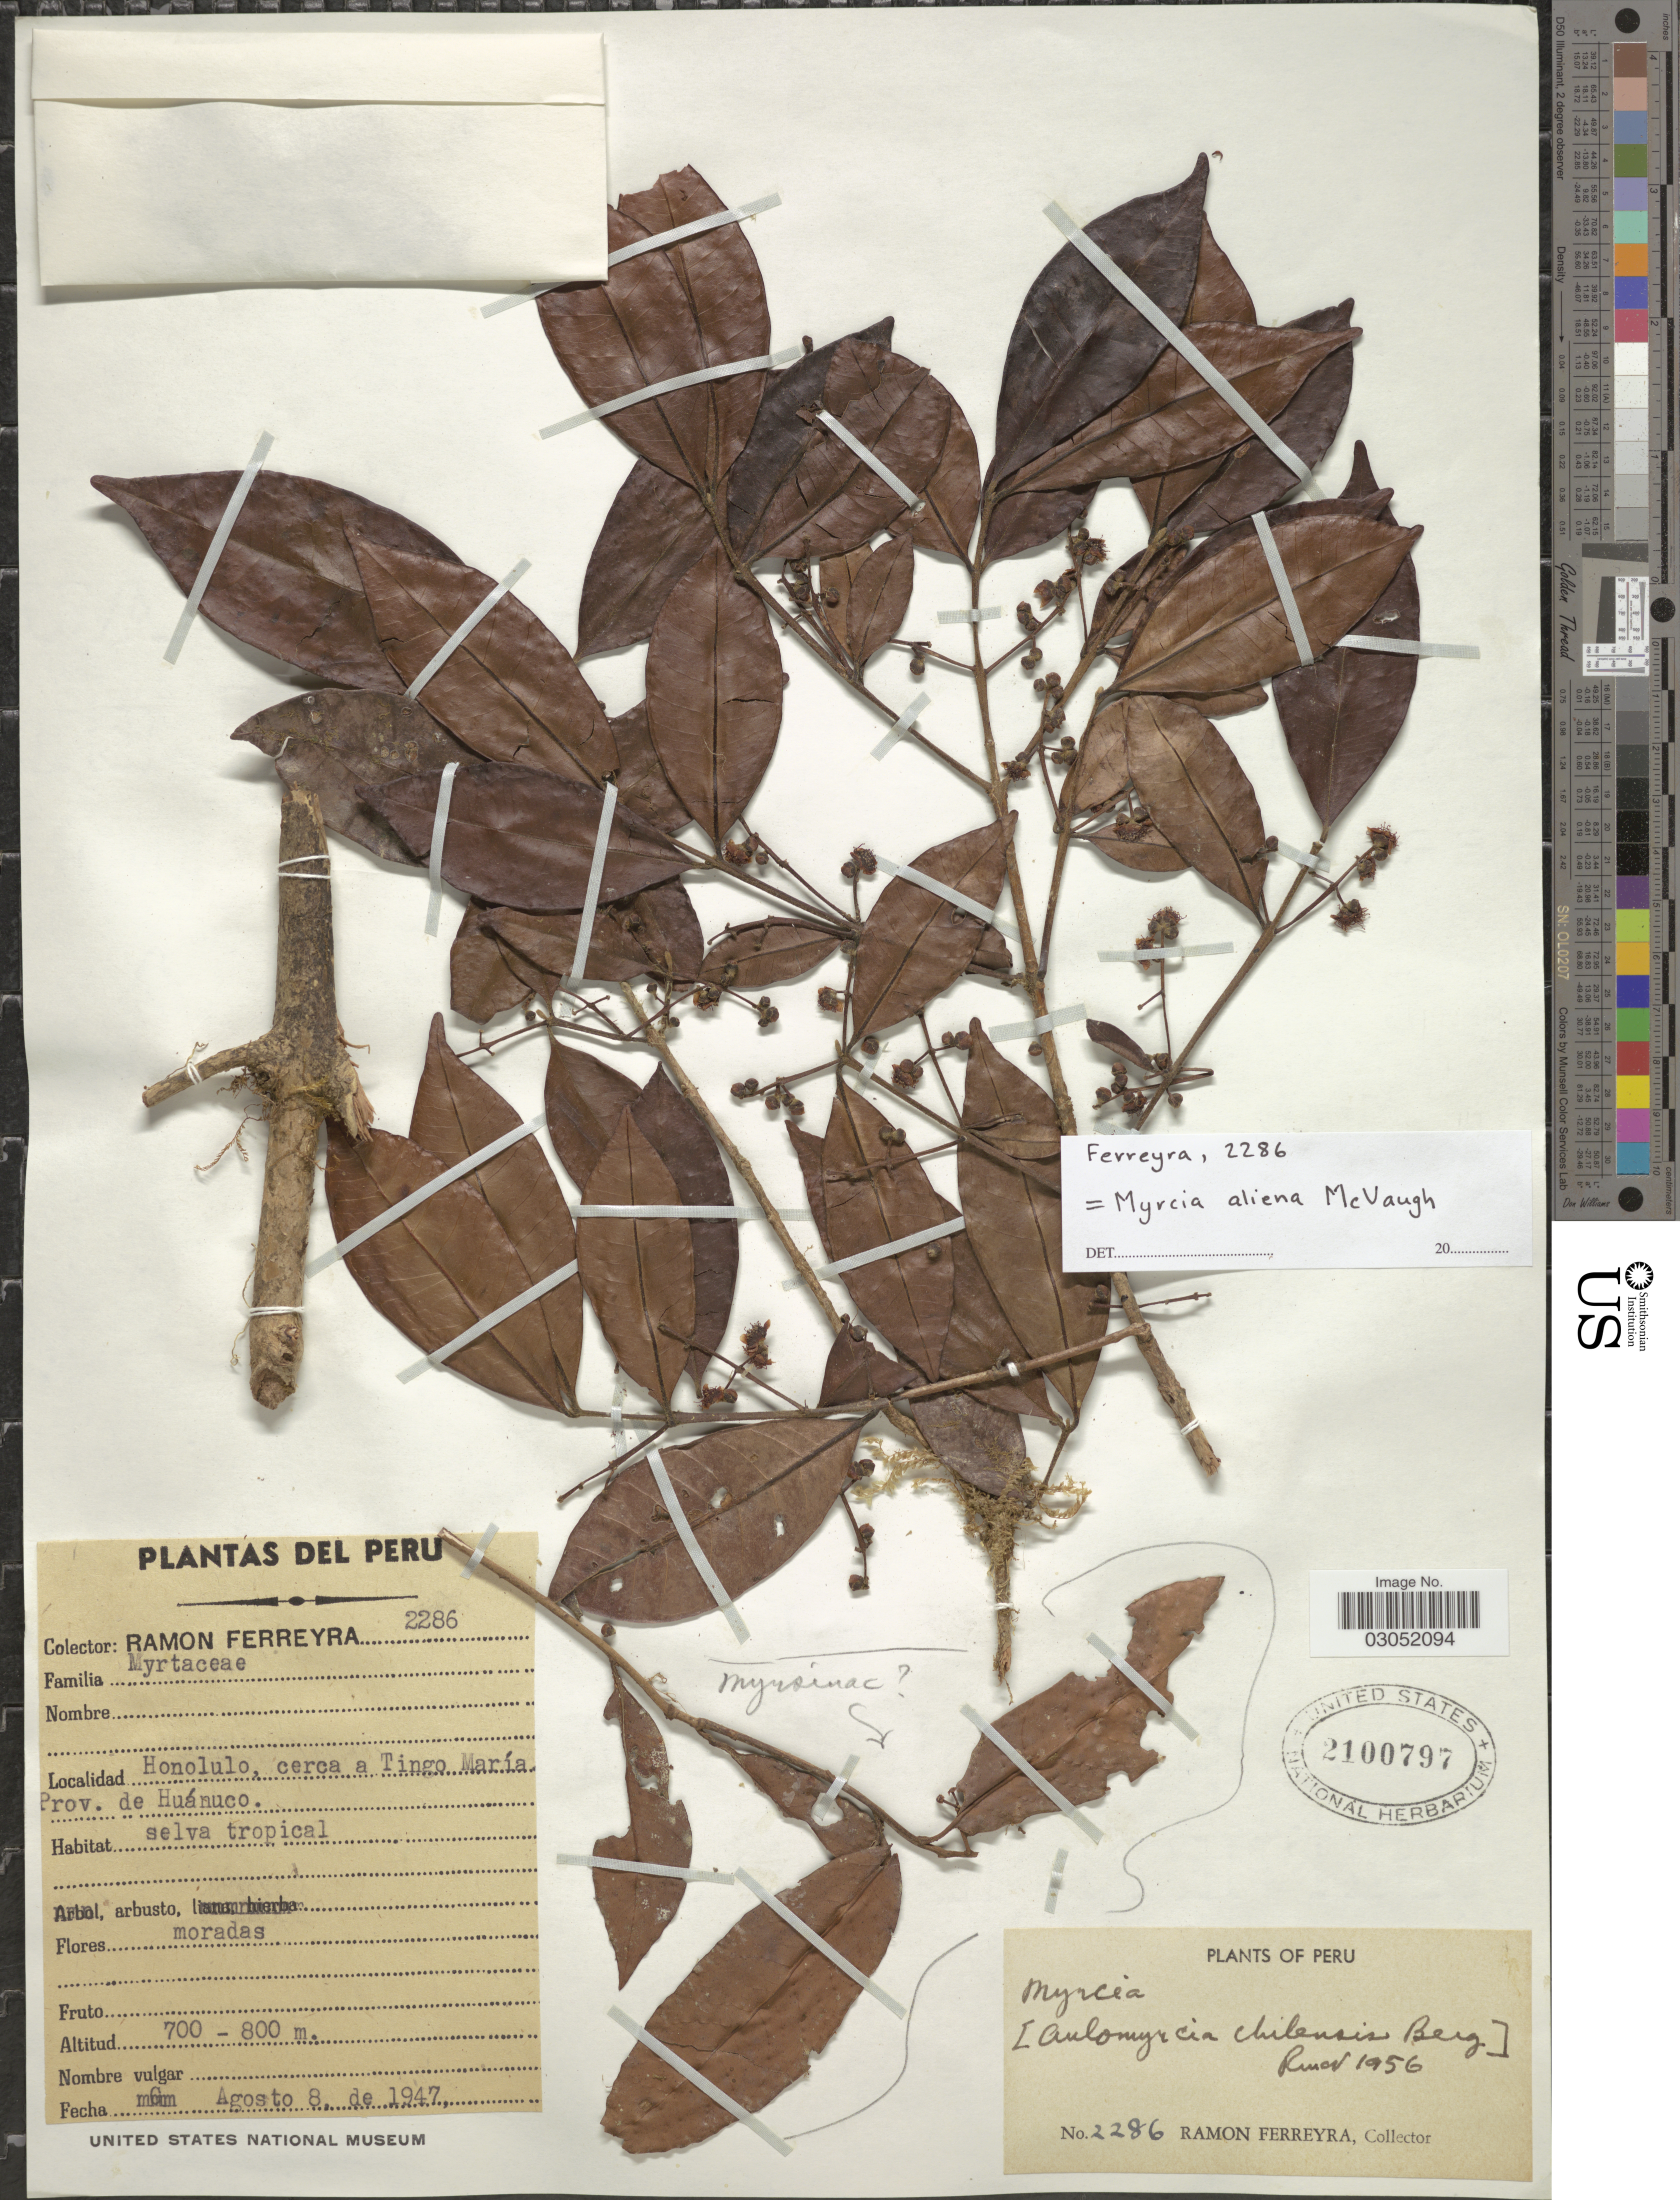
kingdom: Plantae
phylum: Tracheophyta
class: Magnoliopsida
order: Myrtales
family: Myrtaceae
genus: Myrcia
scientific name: Myrcia aliena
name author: McVaugh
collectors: R. A. Ferreyra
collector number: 2286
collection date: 1947-08-08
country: Peru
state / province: Huánuco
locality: Honolulo, cerca a Tingo María. Prov. de Huánuco.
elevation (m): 700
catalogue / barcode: US 2100797